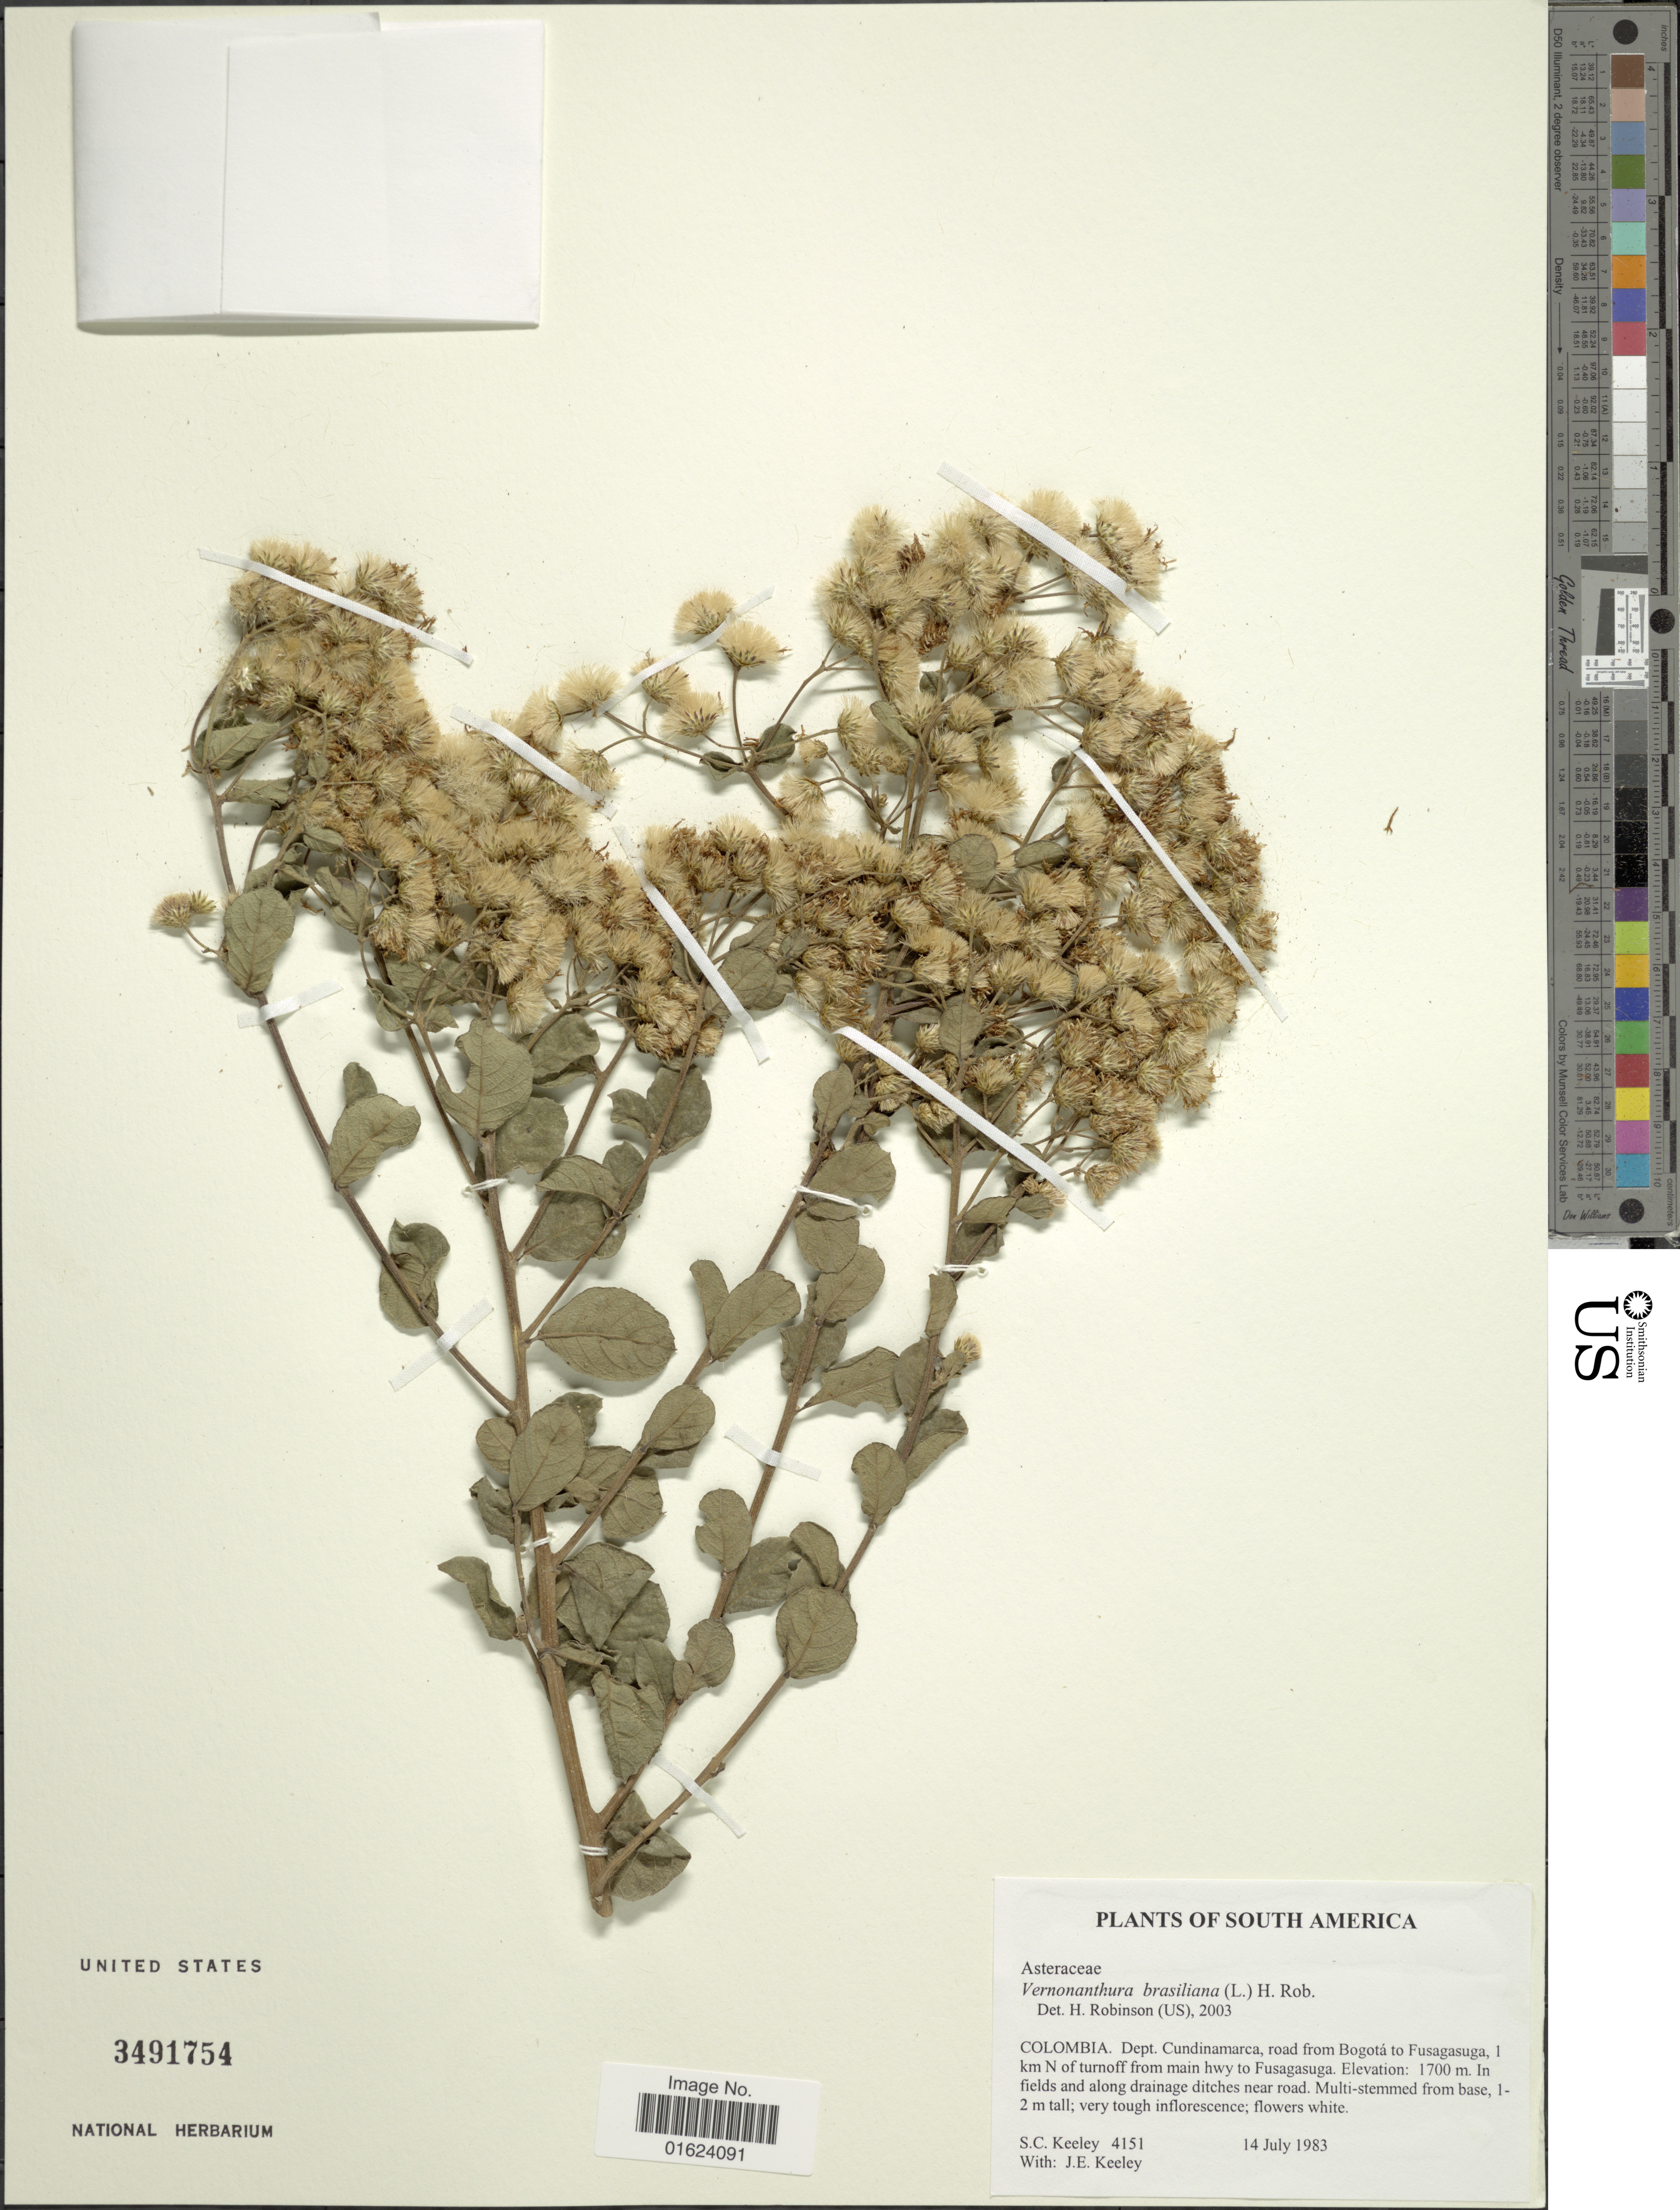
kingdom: Plantae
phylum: Tracheophyta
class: Magnoliopsida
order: Asterales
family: Asteraceae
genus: Vernonia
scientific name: Vernonia brasiliana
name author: (L.) Druce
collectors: S. C. Keeley & J. E. Keeley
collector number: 4151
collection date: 1983-07-14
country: Colombia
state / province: Cundinamarca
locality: Colombia. Dept. Cundinamarca, road from Bogota to Fusagasuga, I km N of turnoff from main hwy to Fusagasuga.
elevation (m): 1700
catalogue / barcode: US 3491754